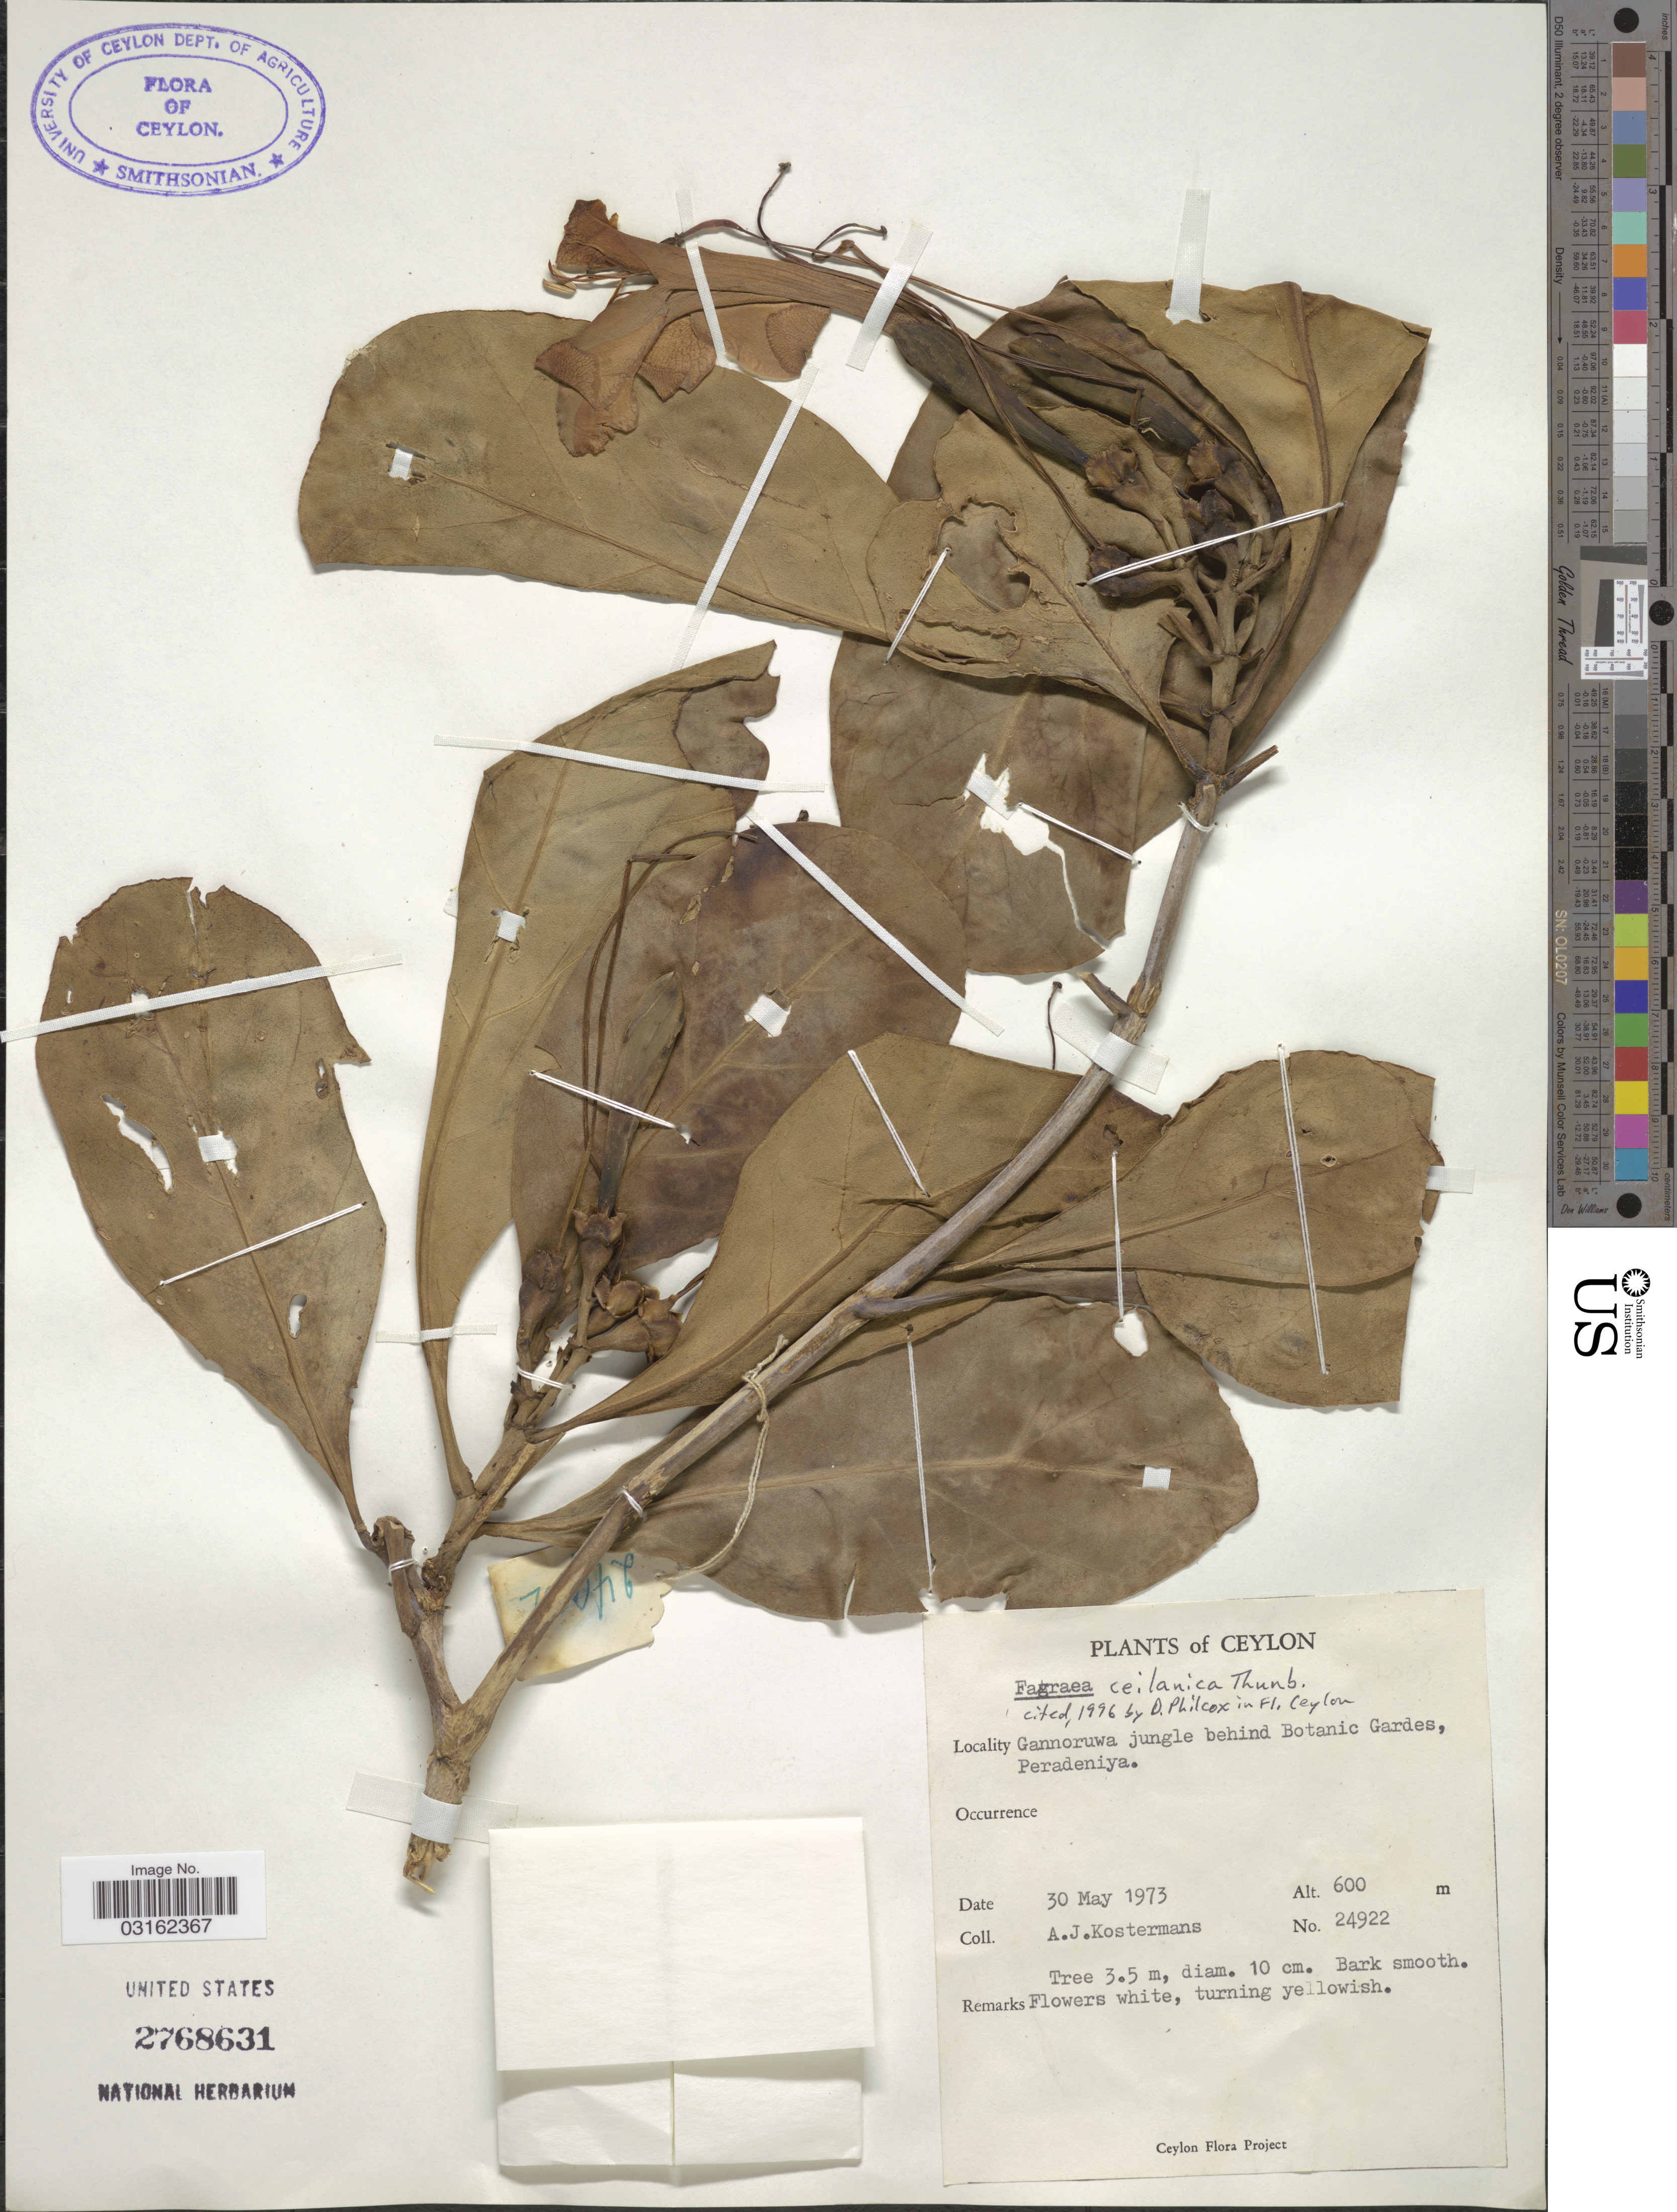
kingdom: Plantae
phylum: Tracheophyta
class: Magnoliopsida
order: Gentianales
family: Gentianaceae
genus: Fagraea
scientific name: Fagraea ceilanica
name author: Thunb.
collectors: A. Kostermanns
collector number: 24922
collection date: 1973-05-30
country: Sri Lanka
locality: Ceylon, Gannoruwa jungle behind Botanic Gardes, Peradeniya.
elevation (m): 600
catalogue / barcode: US 2768631